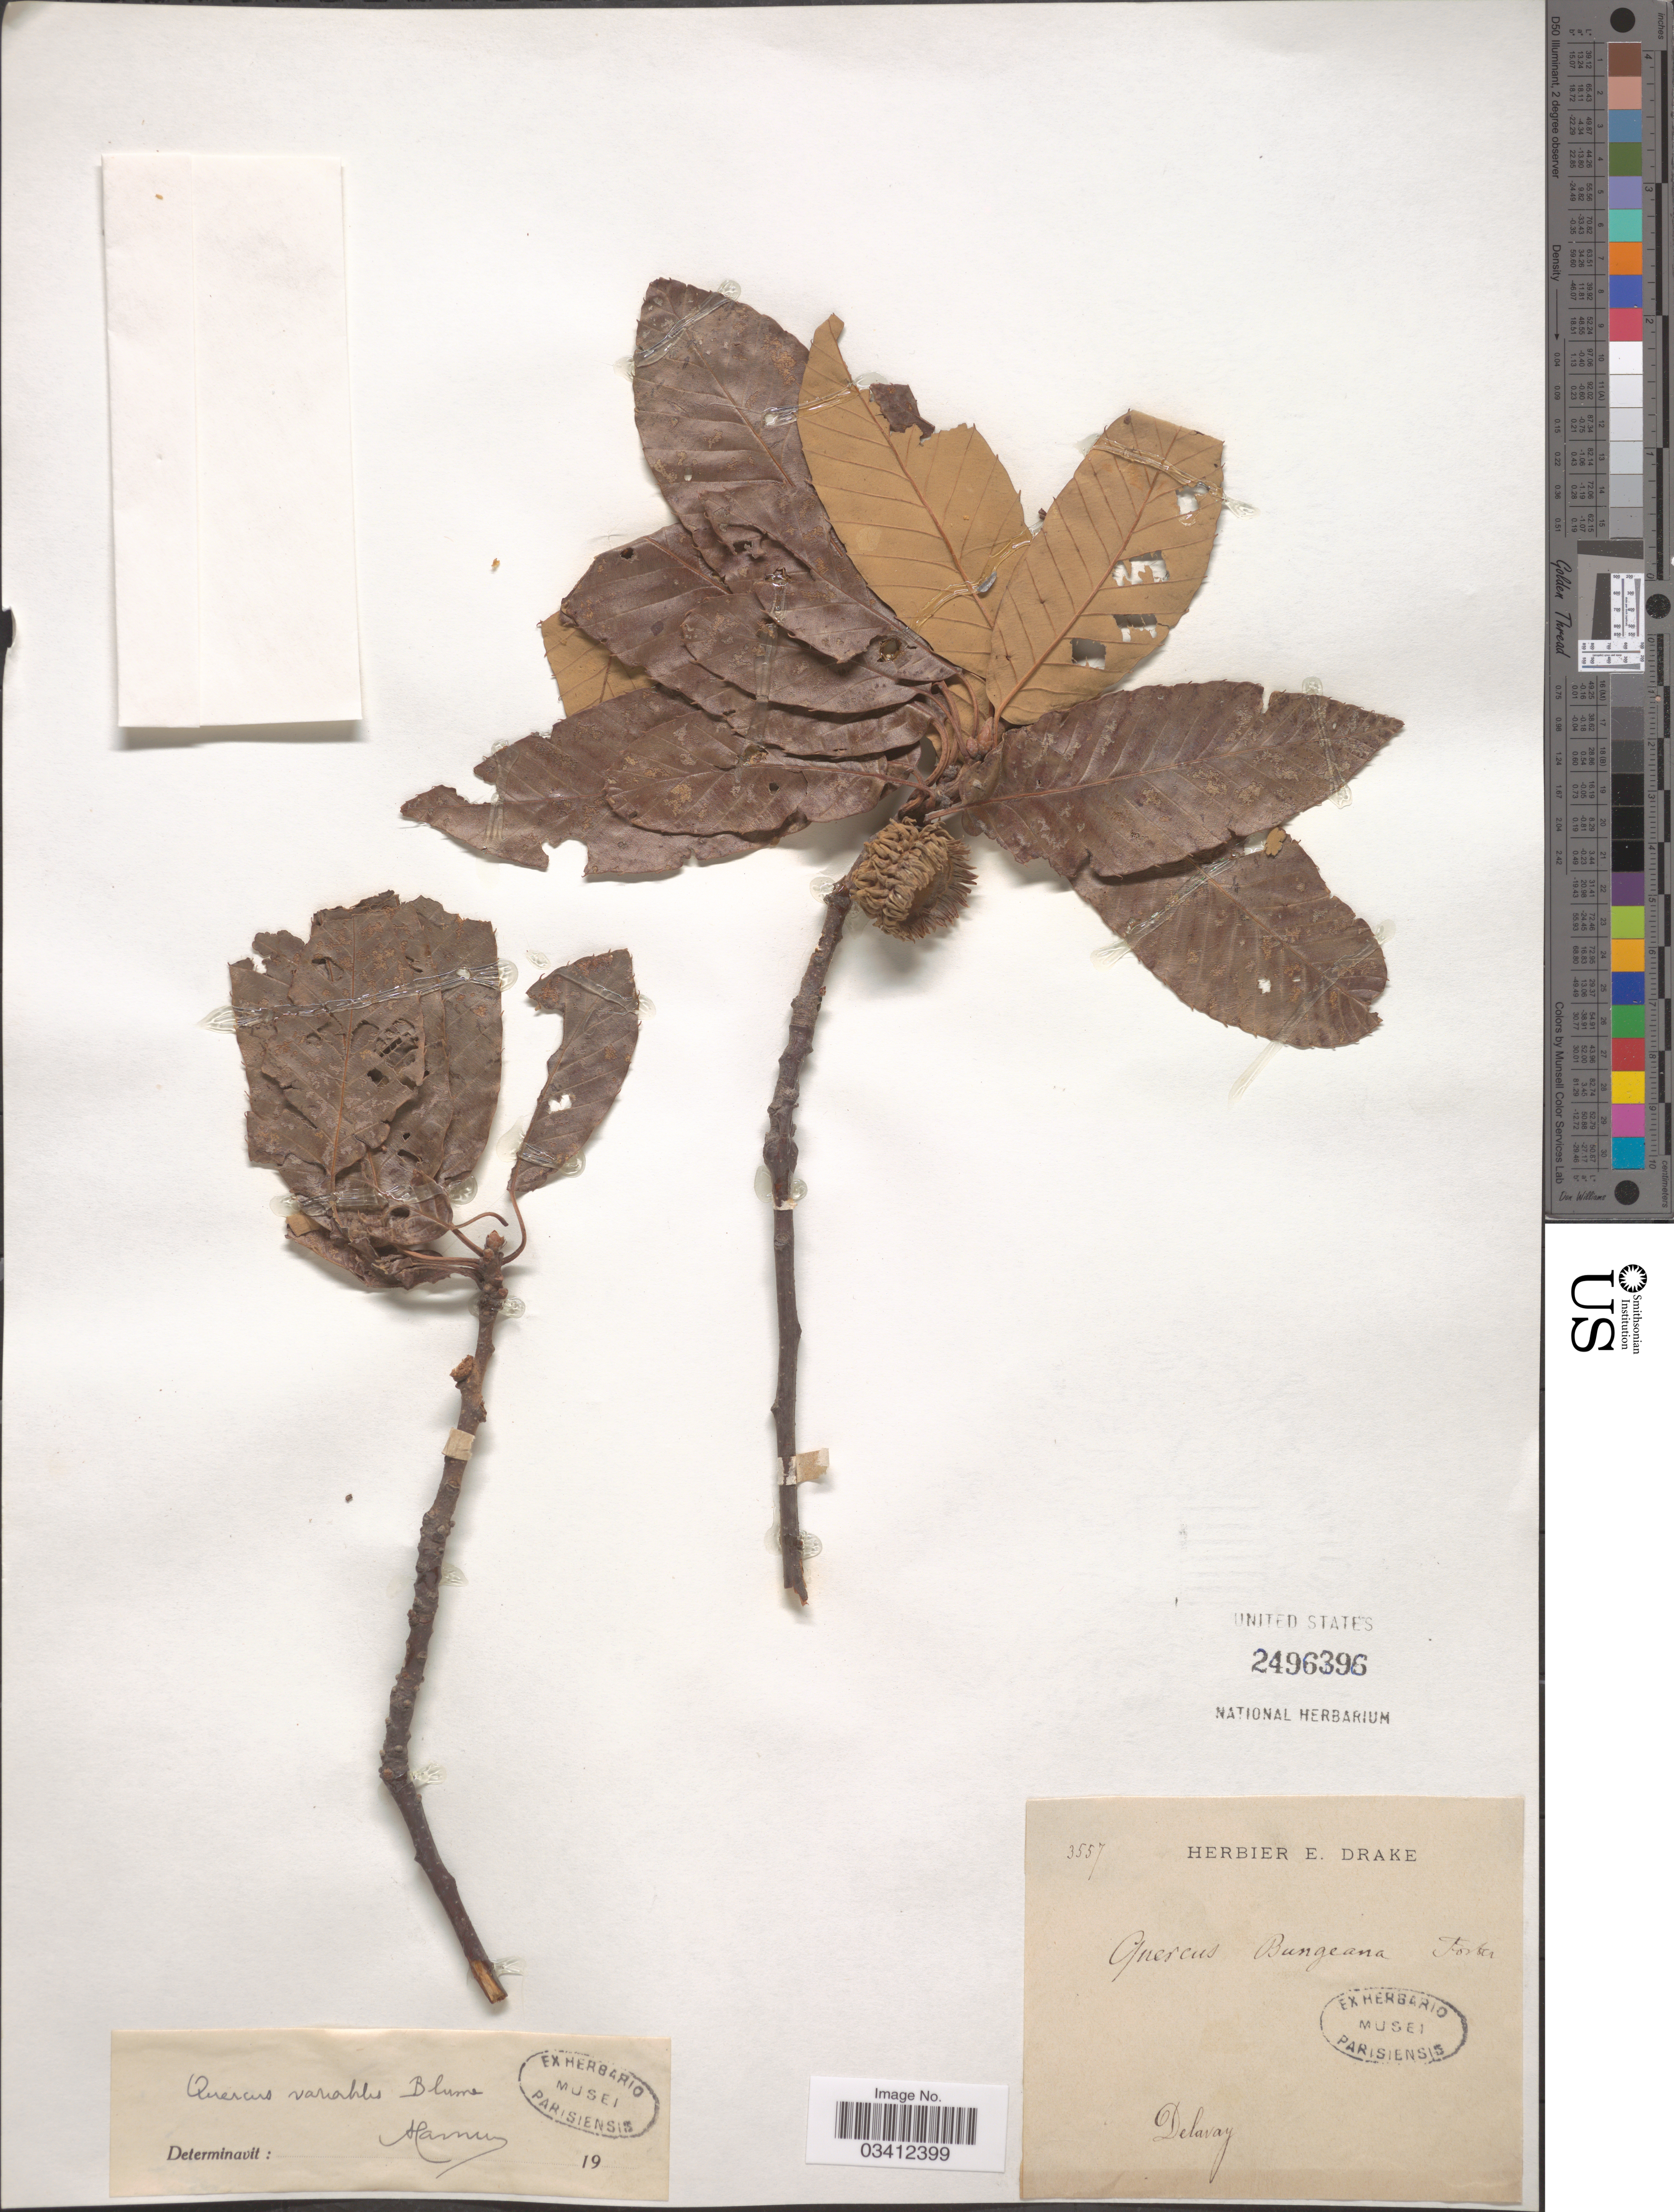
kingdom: Plantae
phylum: Tracheophyta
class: Magnoliopsida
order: Fagales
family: Fagaceae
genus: Quercus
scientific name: Quercus variabilis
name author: Blume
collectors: Delavay, --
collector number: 3557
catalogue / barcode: US 2496396